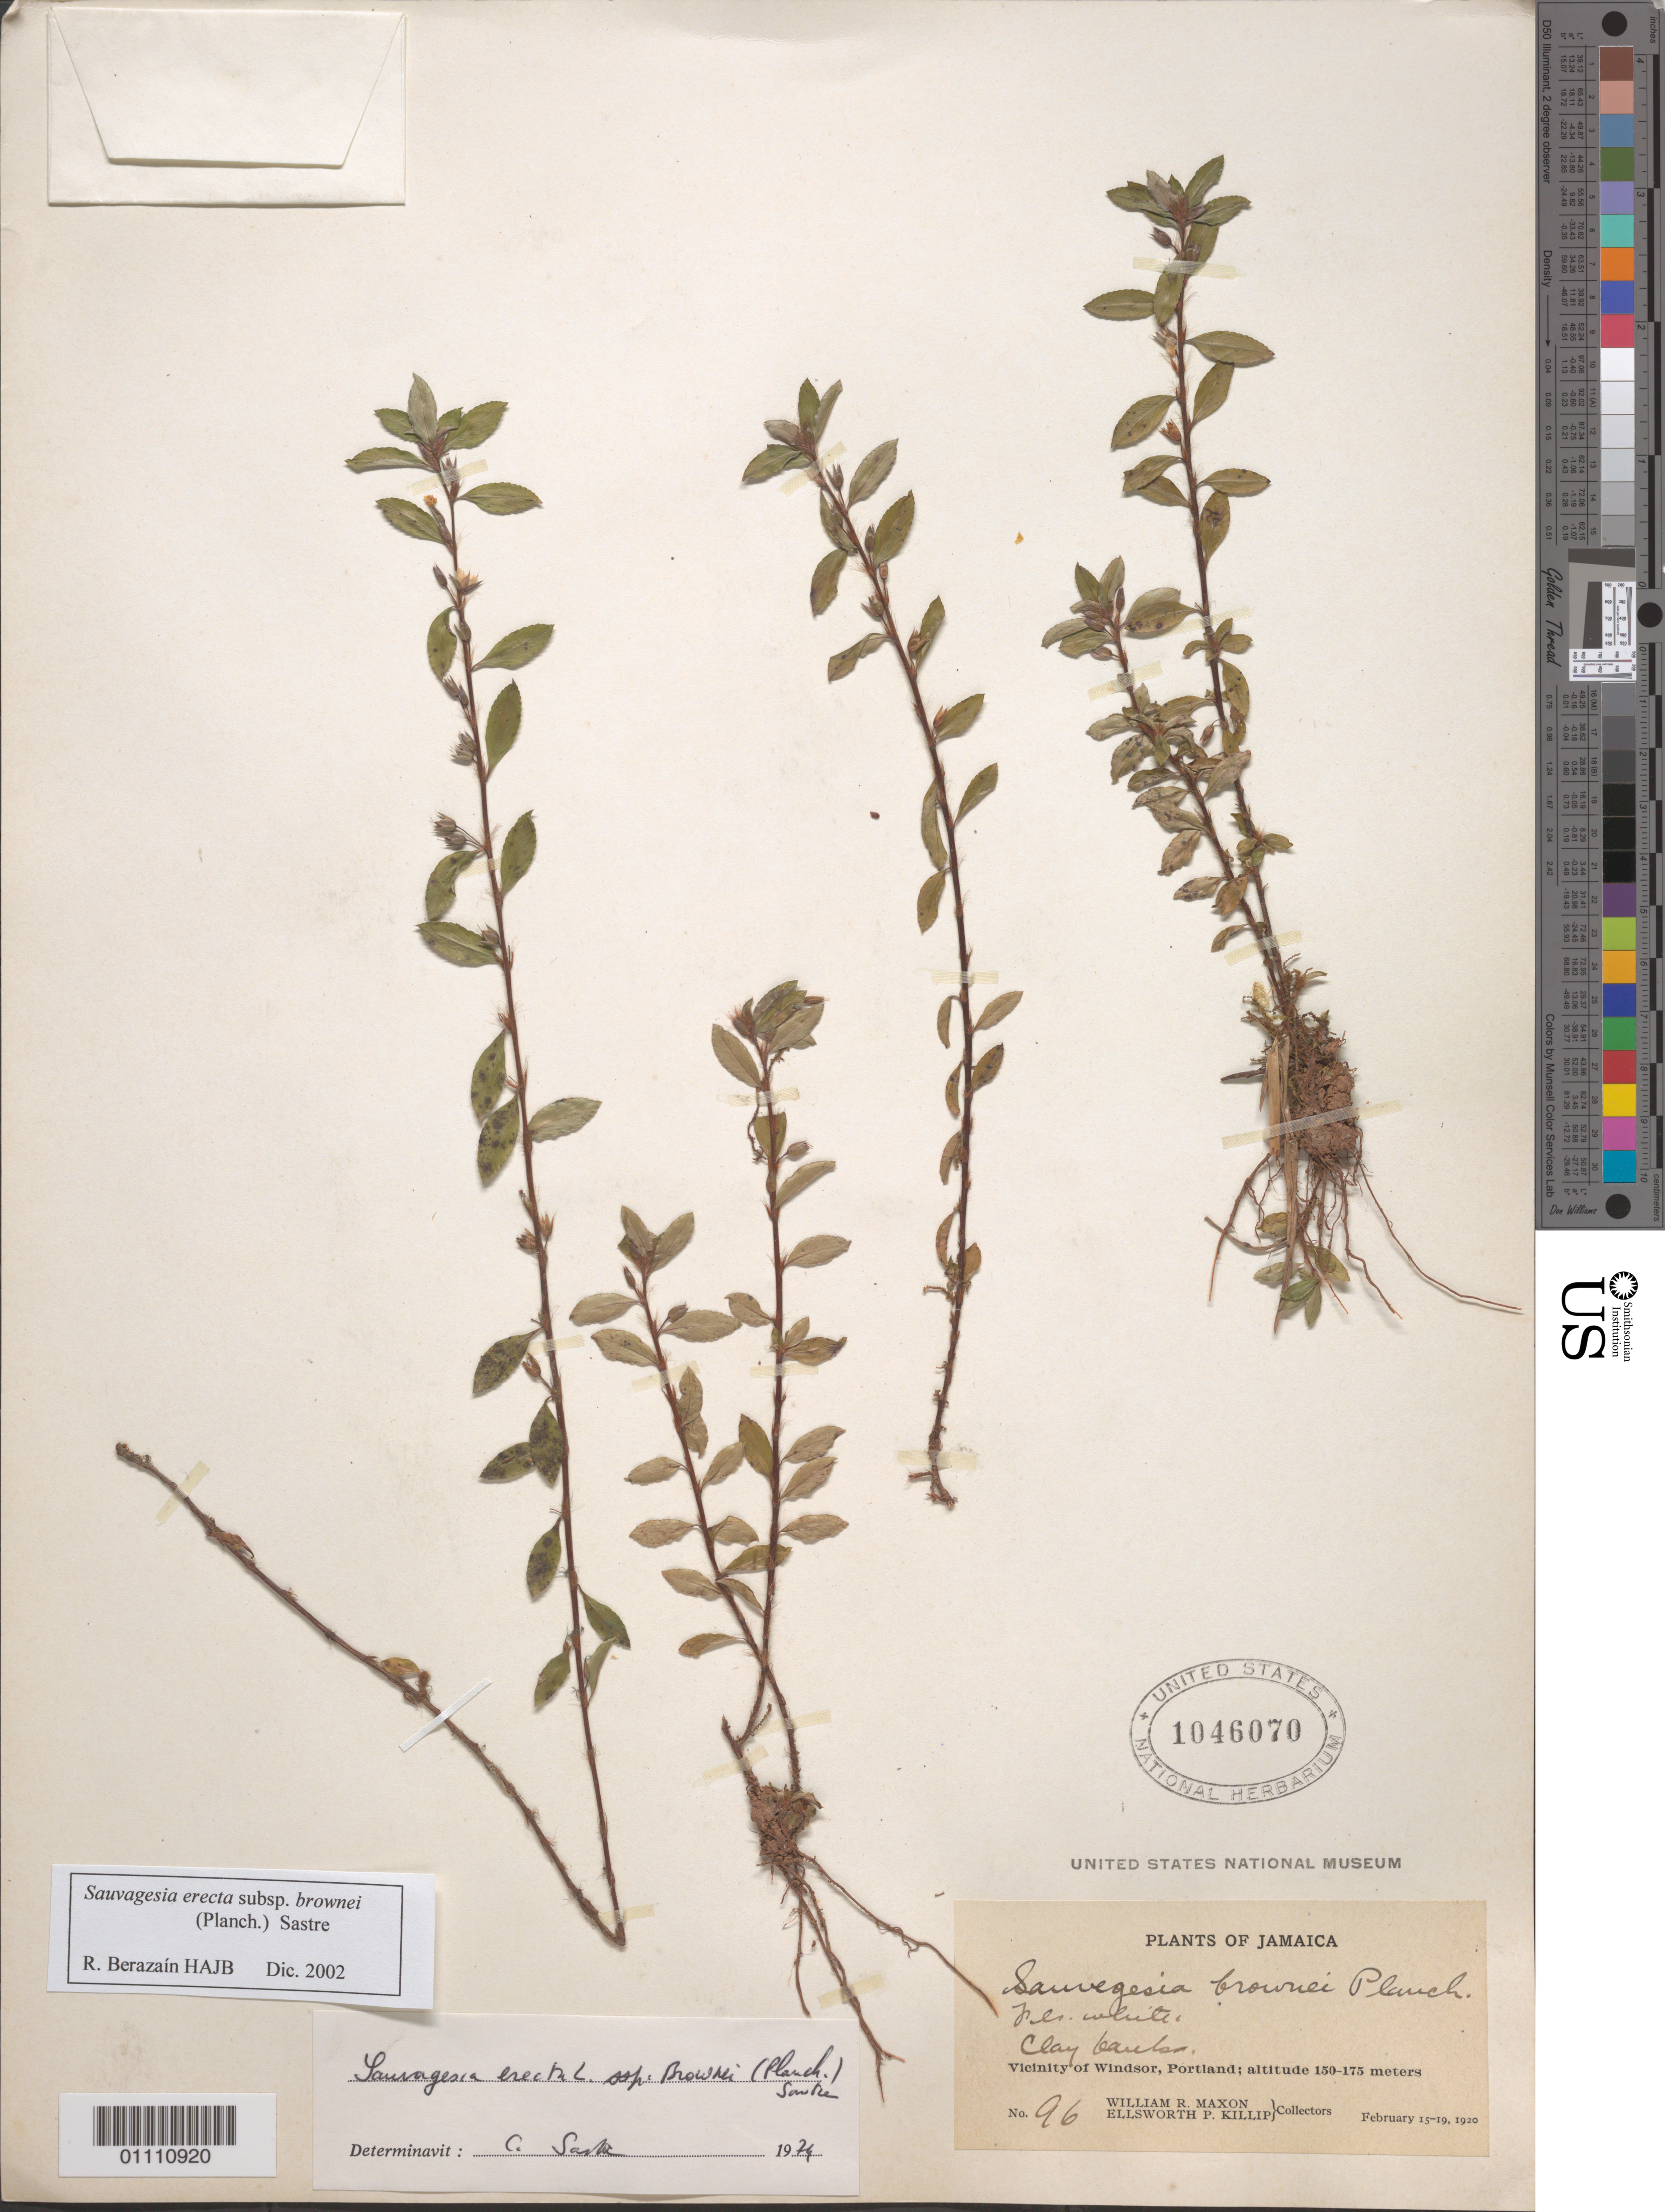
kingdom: Plantae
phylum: Tracheophyta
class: Magnoliopsida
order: Malpighiales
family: Ochnaceae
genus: Sauvagesia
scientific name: Sauvagesia erecta subsp. brownei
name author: (Planch.) Sastre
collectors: W. R. Maxon & E. P. Killip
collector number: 96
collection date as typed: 15 Feb 1920 to 19 Feb 1920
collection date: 1920-02-15/1920-02-19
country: Jamaica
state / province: Portland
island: Jamaica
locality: vicinity of Windsor, Portland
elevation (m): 150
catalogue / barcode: US 1046070